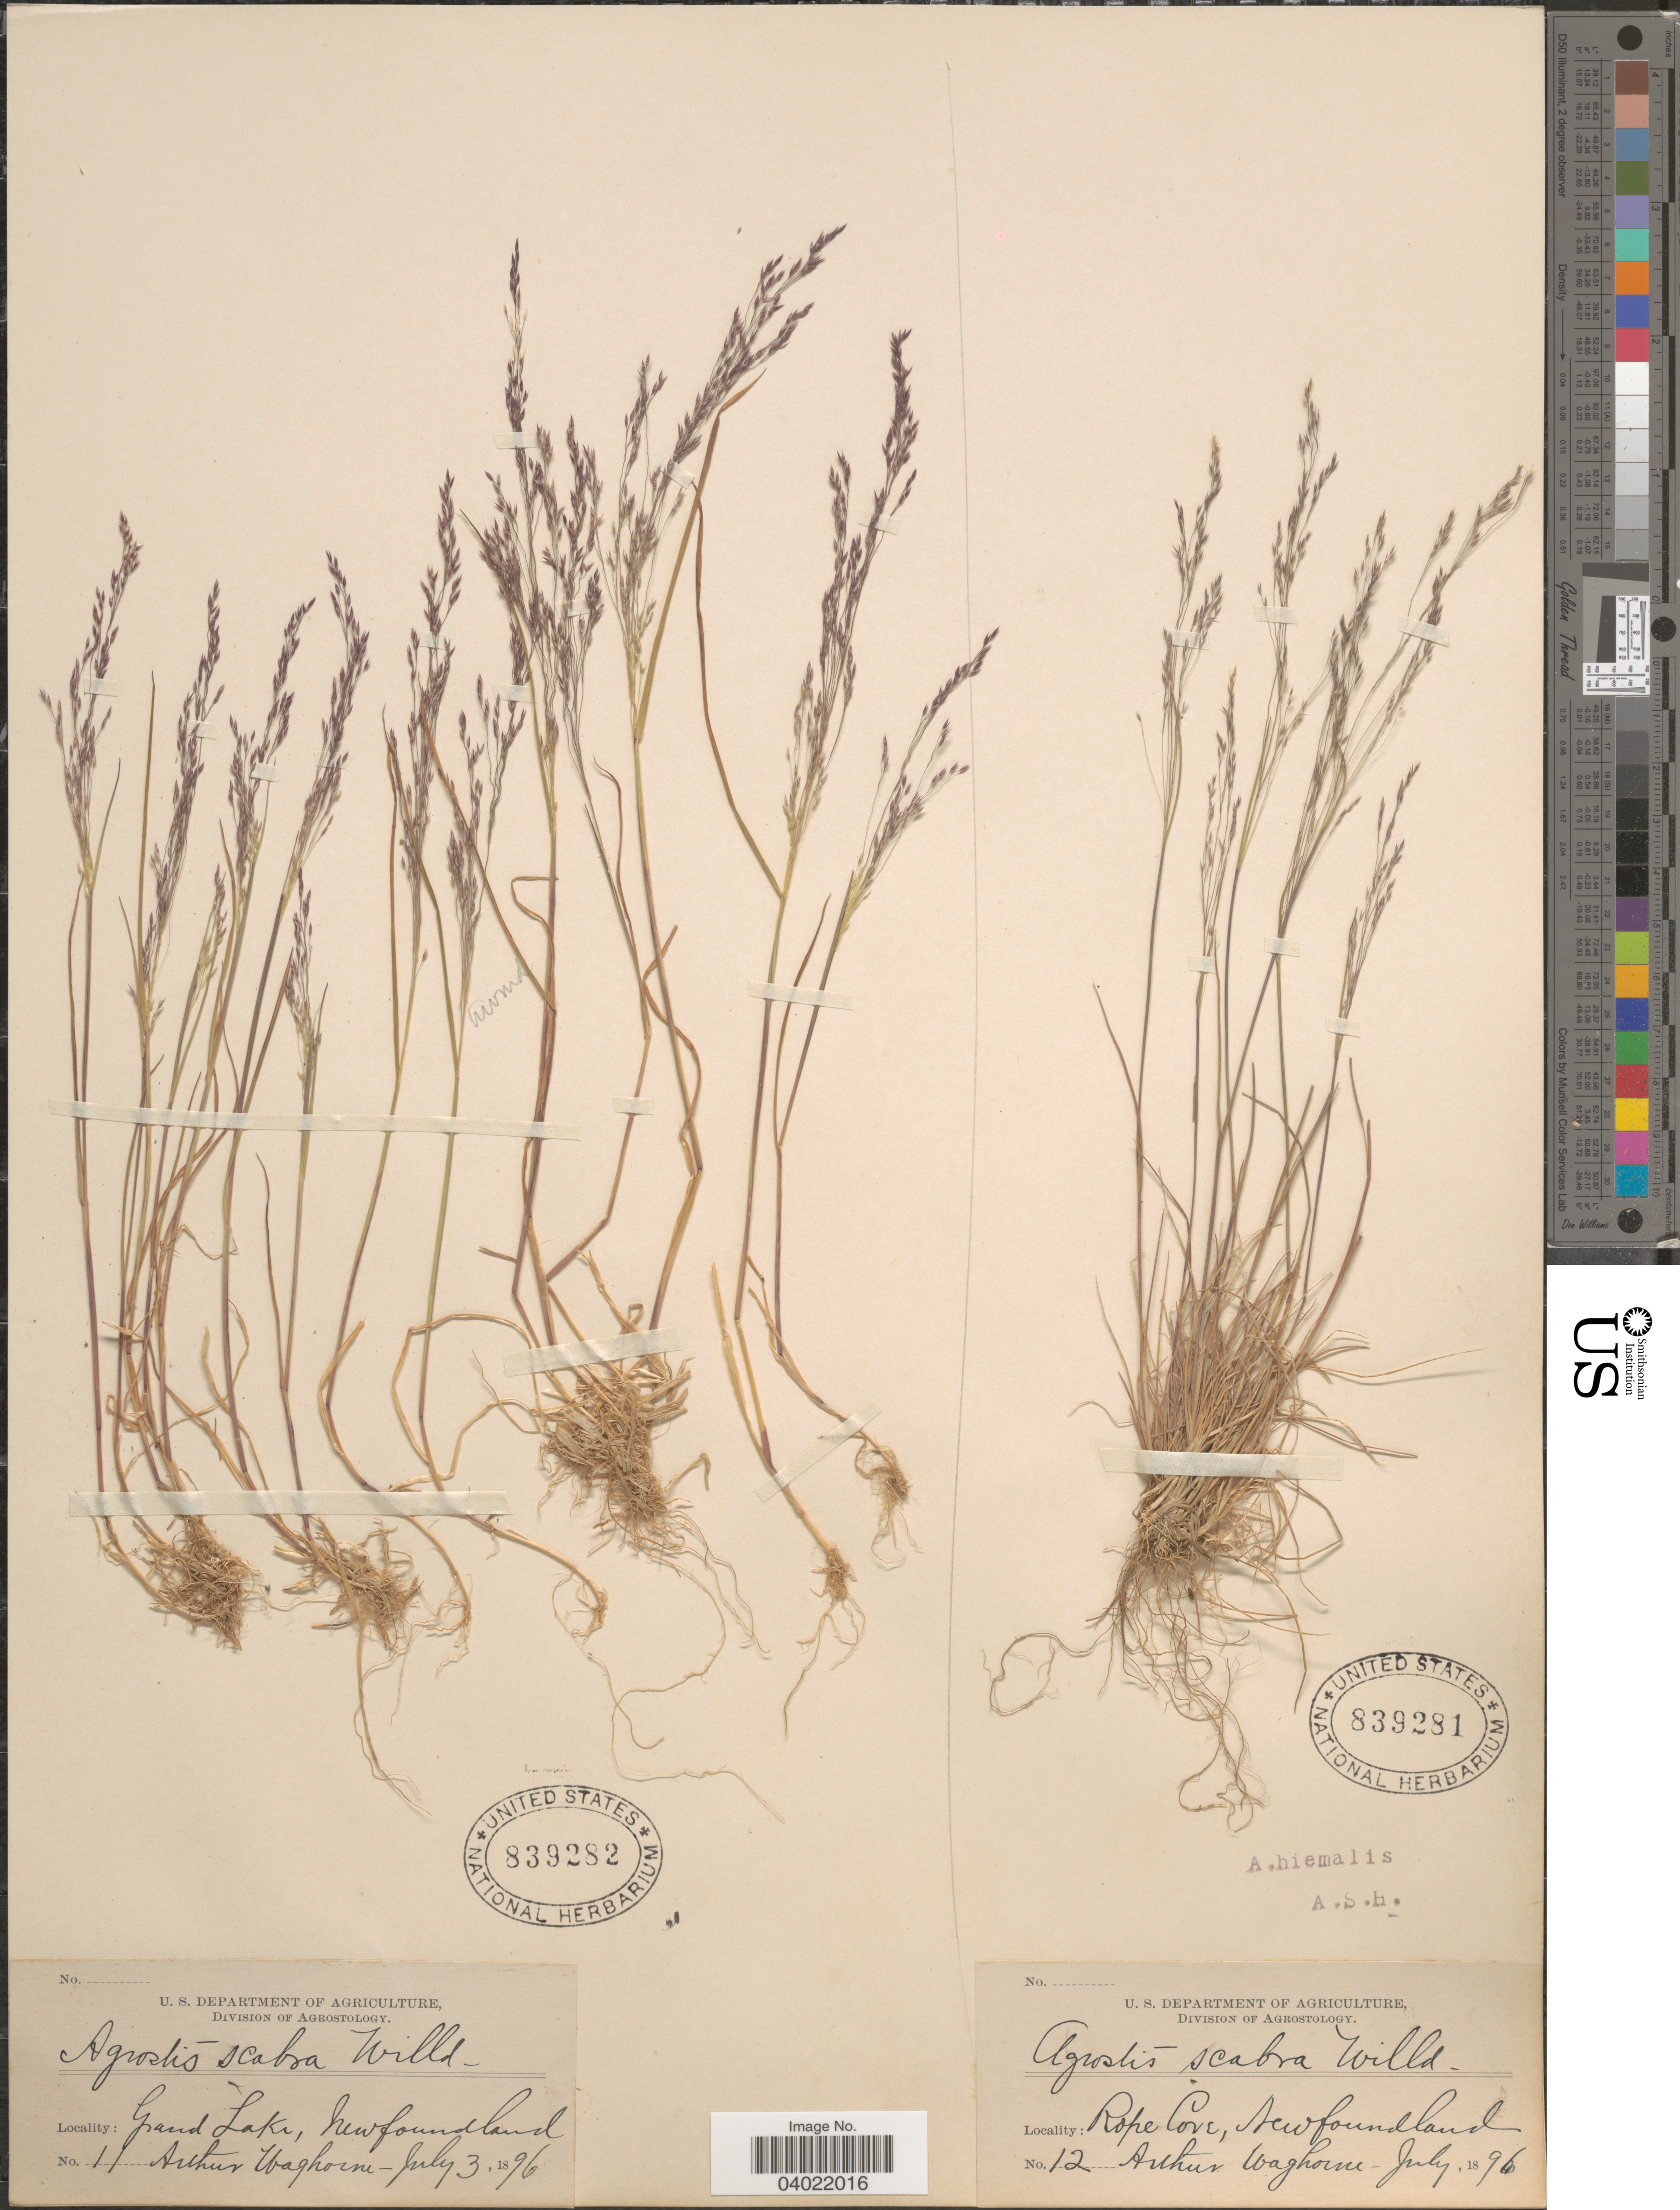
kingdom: Plantae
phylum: Tracheophyta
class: Liliopsida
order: Poales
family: Poaceae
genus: Agrostis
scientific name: Agrostis scabra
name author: Willd.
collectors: A. Waghorne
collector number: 12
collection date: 1896-07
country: Canada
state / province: Newfoundland and Labrador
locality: Rope Cove.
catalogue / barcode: US 839281